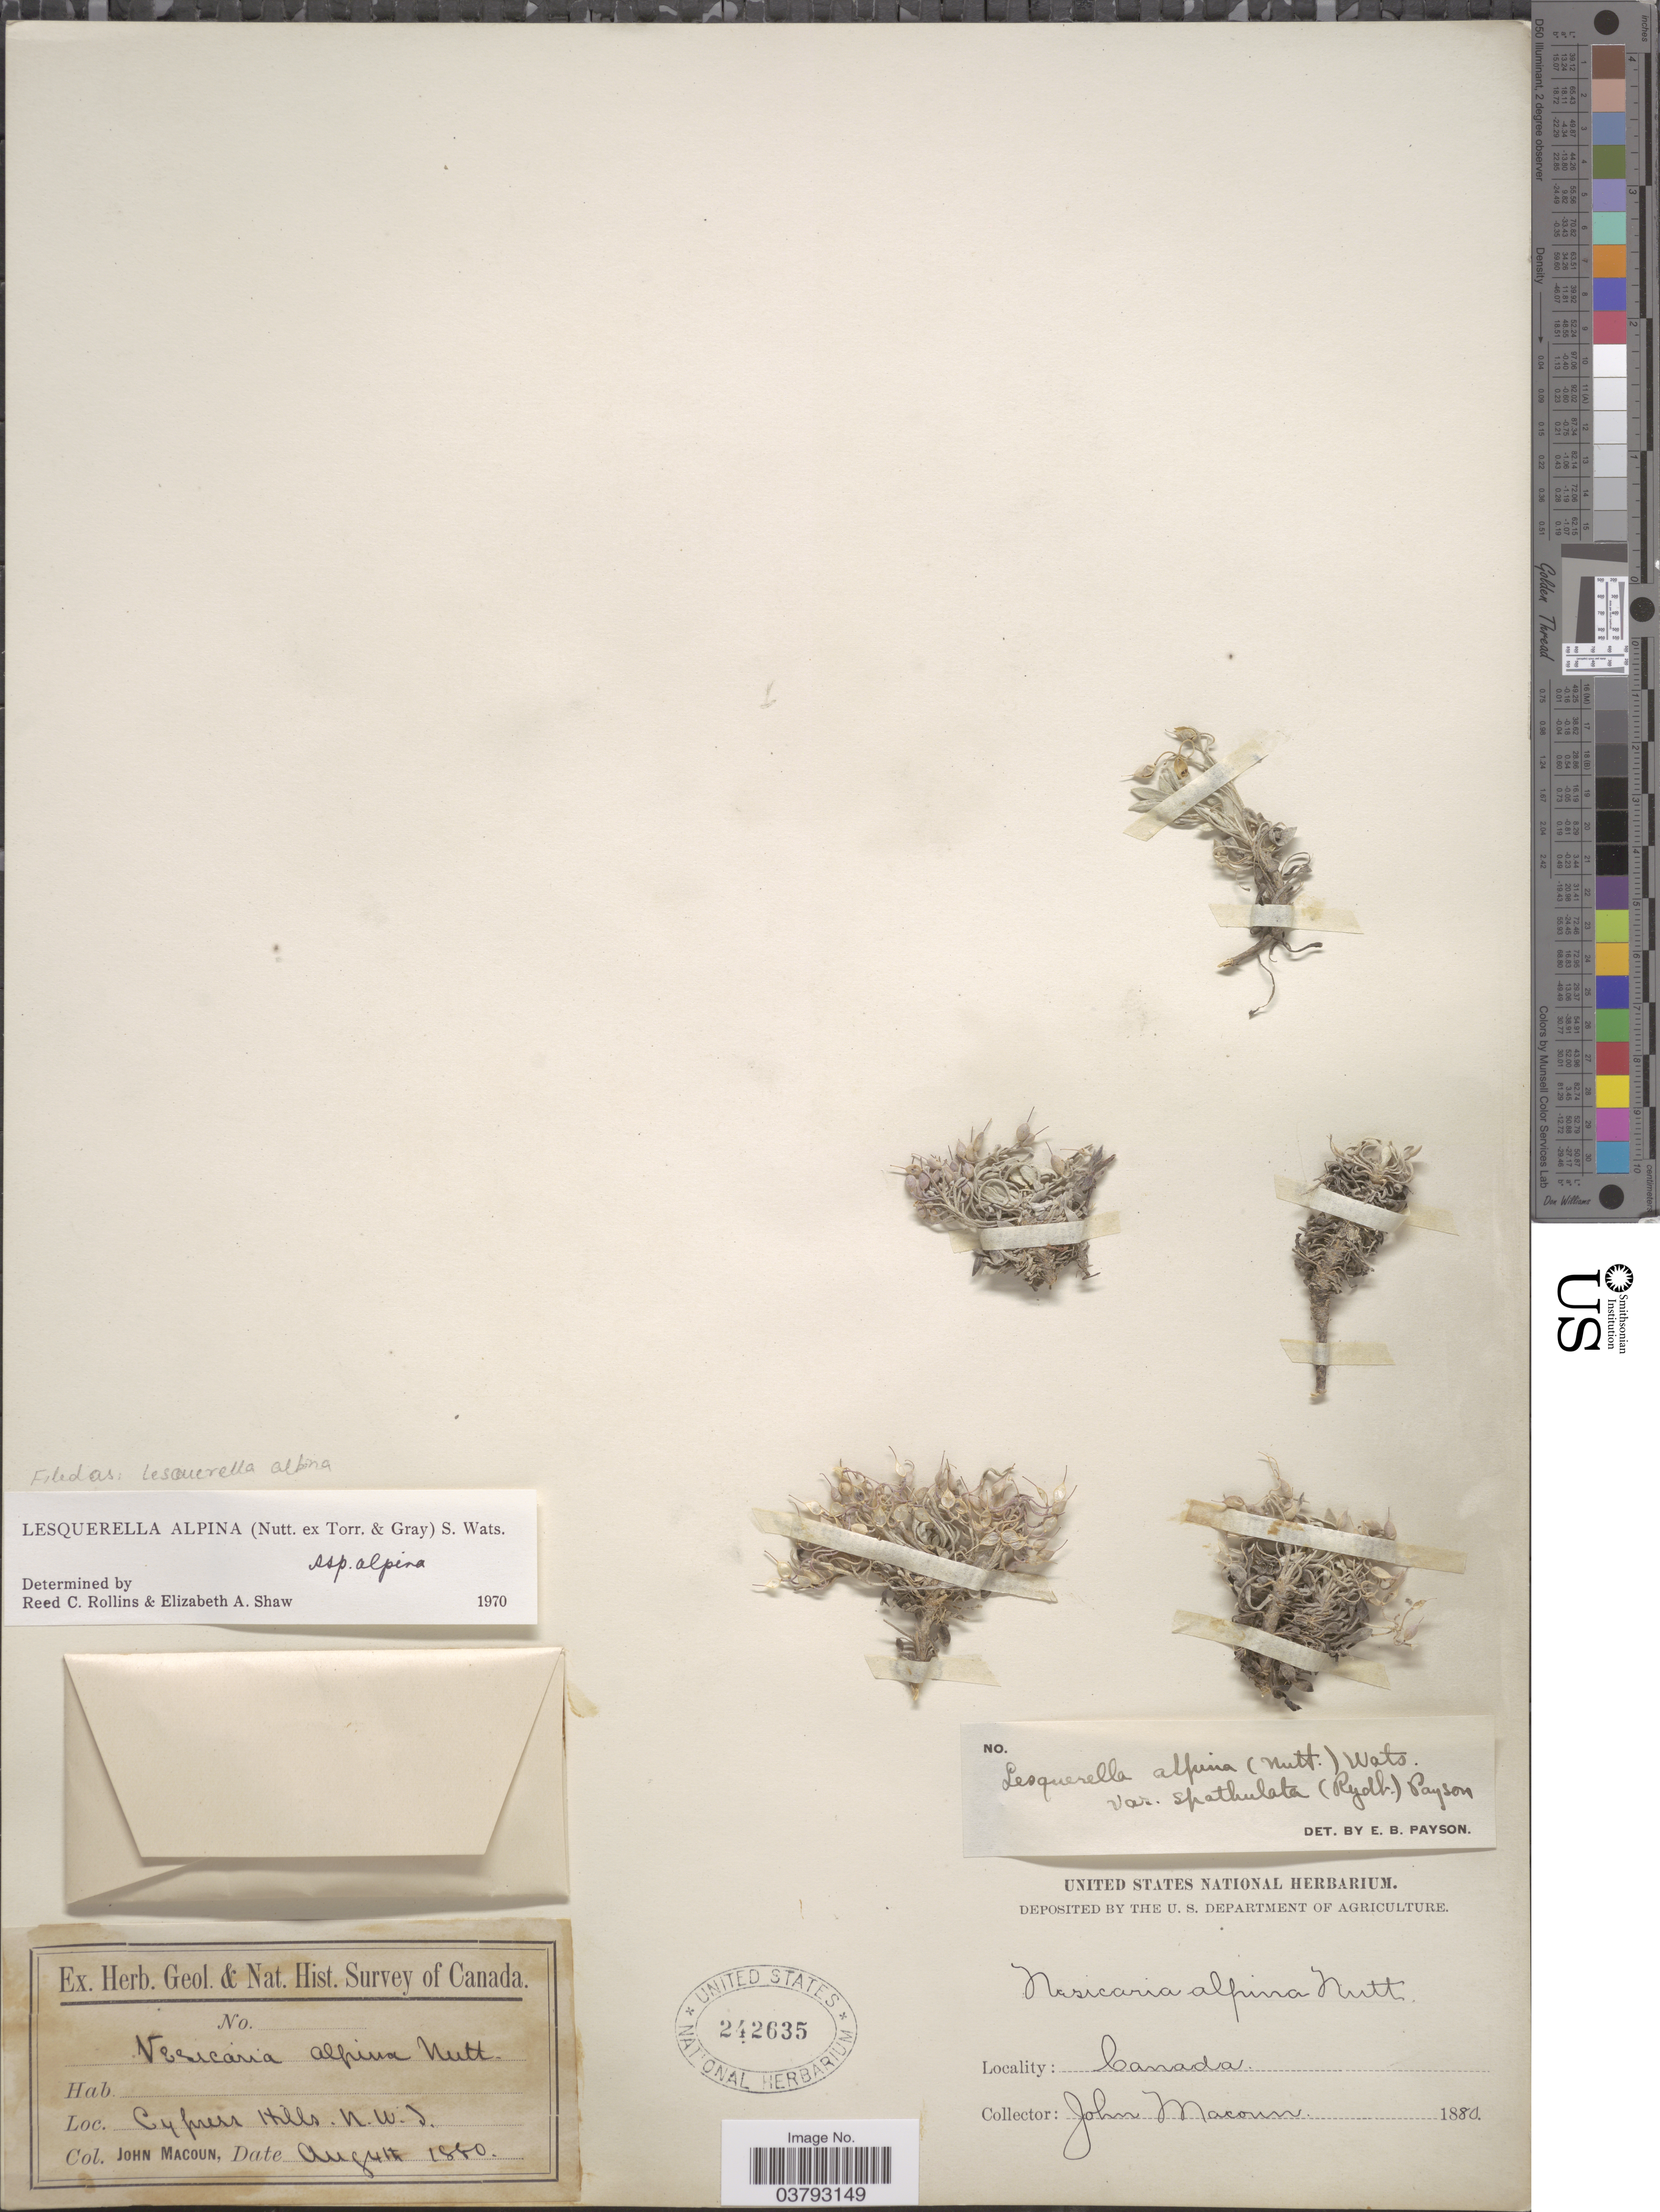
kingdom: Plantae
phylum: Tracheophyta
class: Magnoliopsida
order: Brassicales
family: Brassicaceae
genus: Lesquerella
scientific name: Lesquerella alpina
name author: (Nutt.) S. Watson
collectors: J. Macoun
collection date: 1880-08-04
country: Canada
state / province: Northwest Territories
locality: Cypress Hills.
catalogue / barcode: US 242635